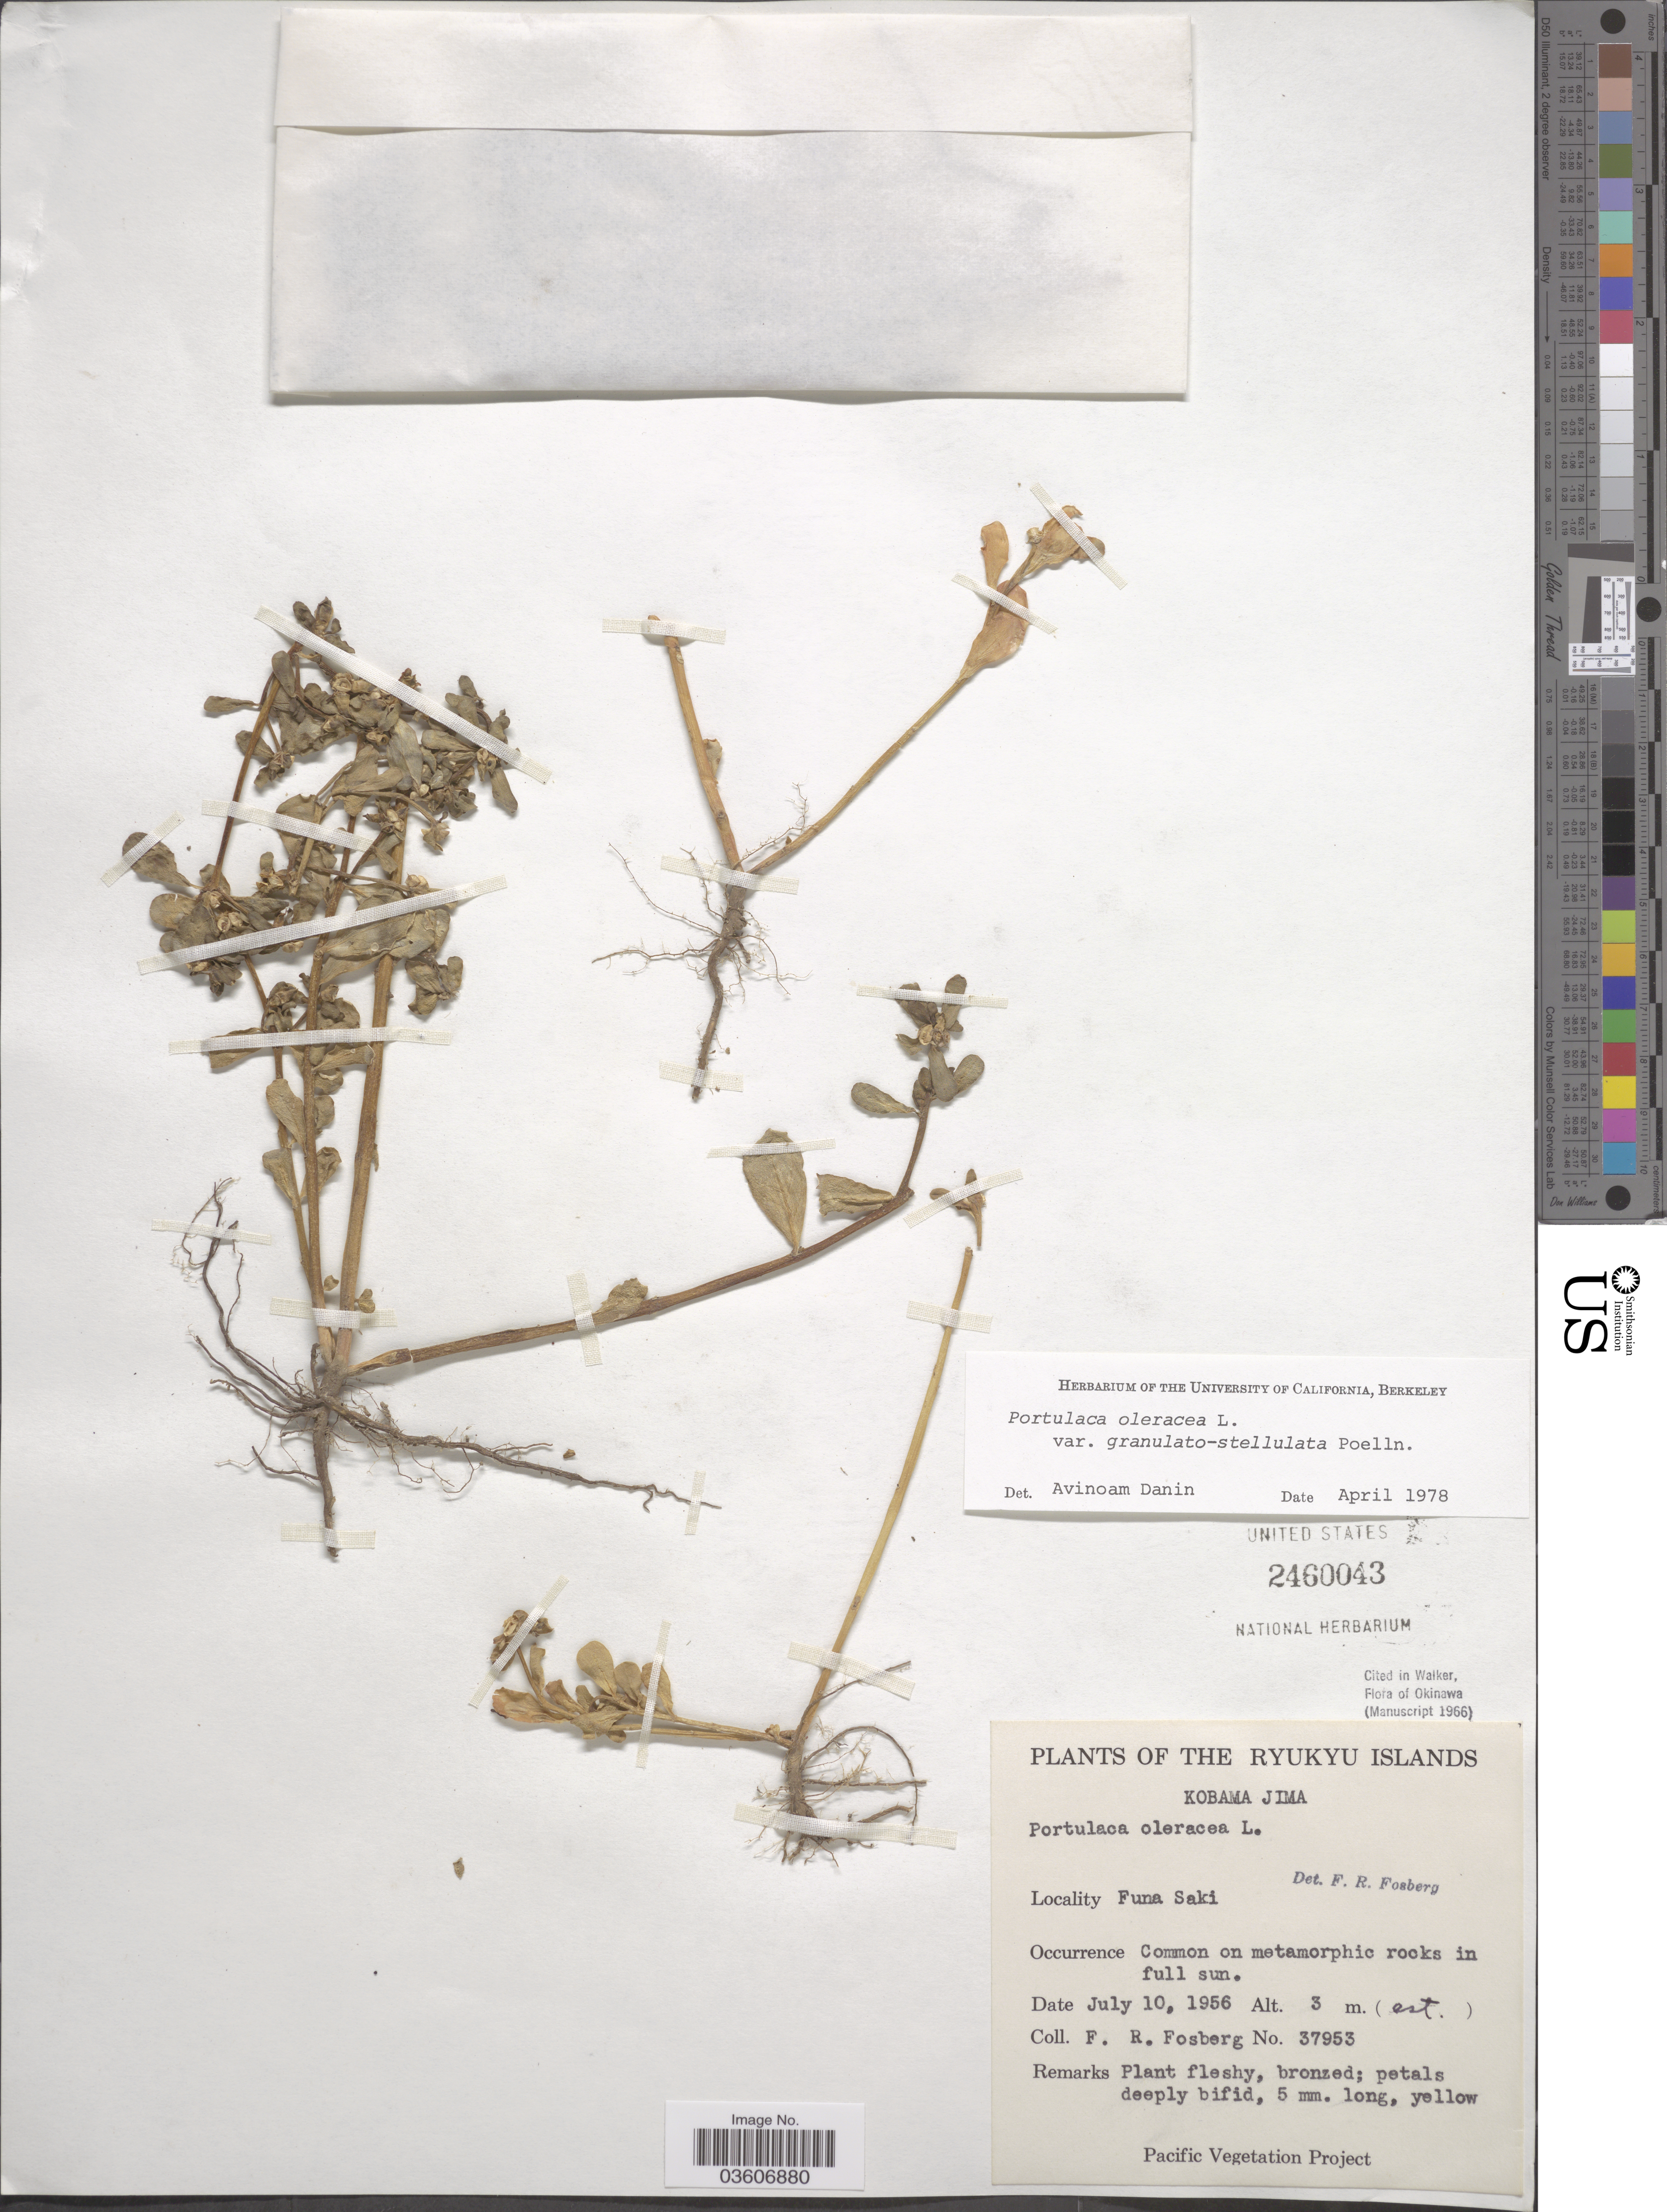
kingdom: Plantae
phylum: Tracheophyta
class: Magnoliopsida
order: Caryophyllales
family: Portulacaceae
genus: Portulaca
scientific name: Portulaca oleracea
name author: L.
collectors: F. R. Fosberg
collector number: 37953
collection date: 1956-07-10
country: Japan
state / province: Okinawa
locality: The Ryukyu Islands, Kobama Jima. Funa Saki.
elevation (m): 3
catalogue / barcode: US 2460043